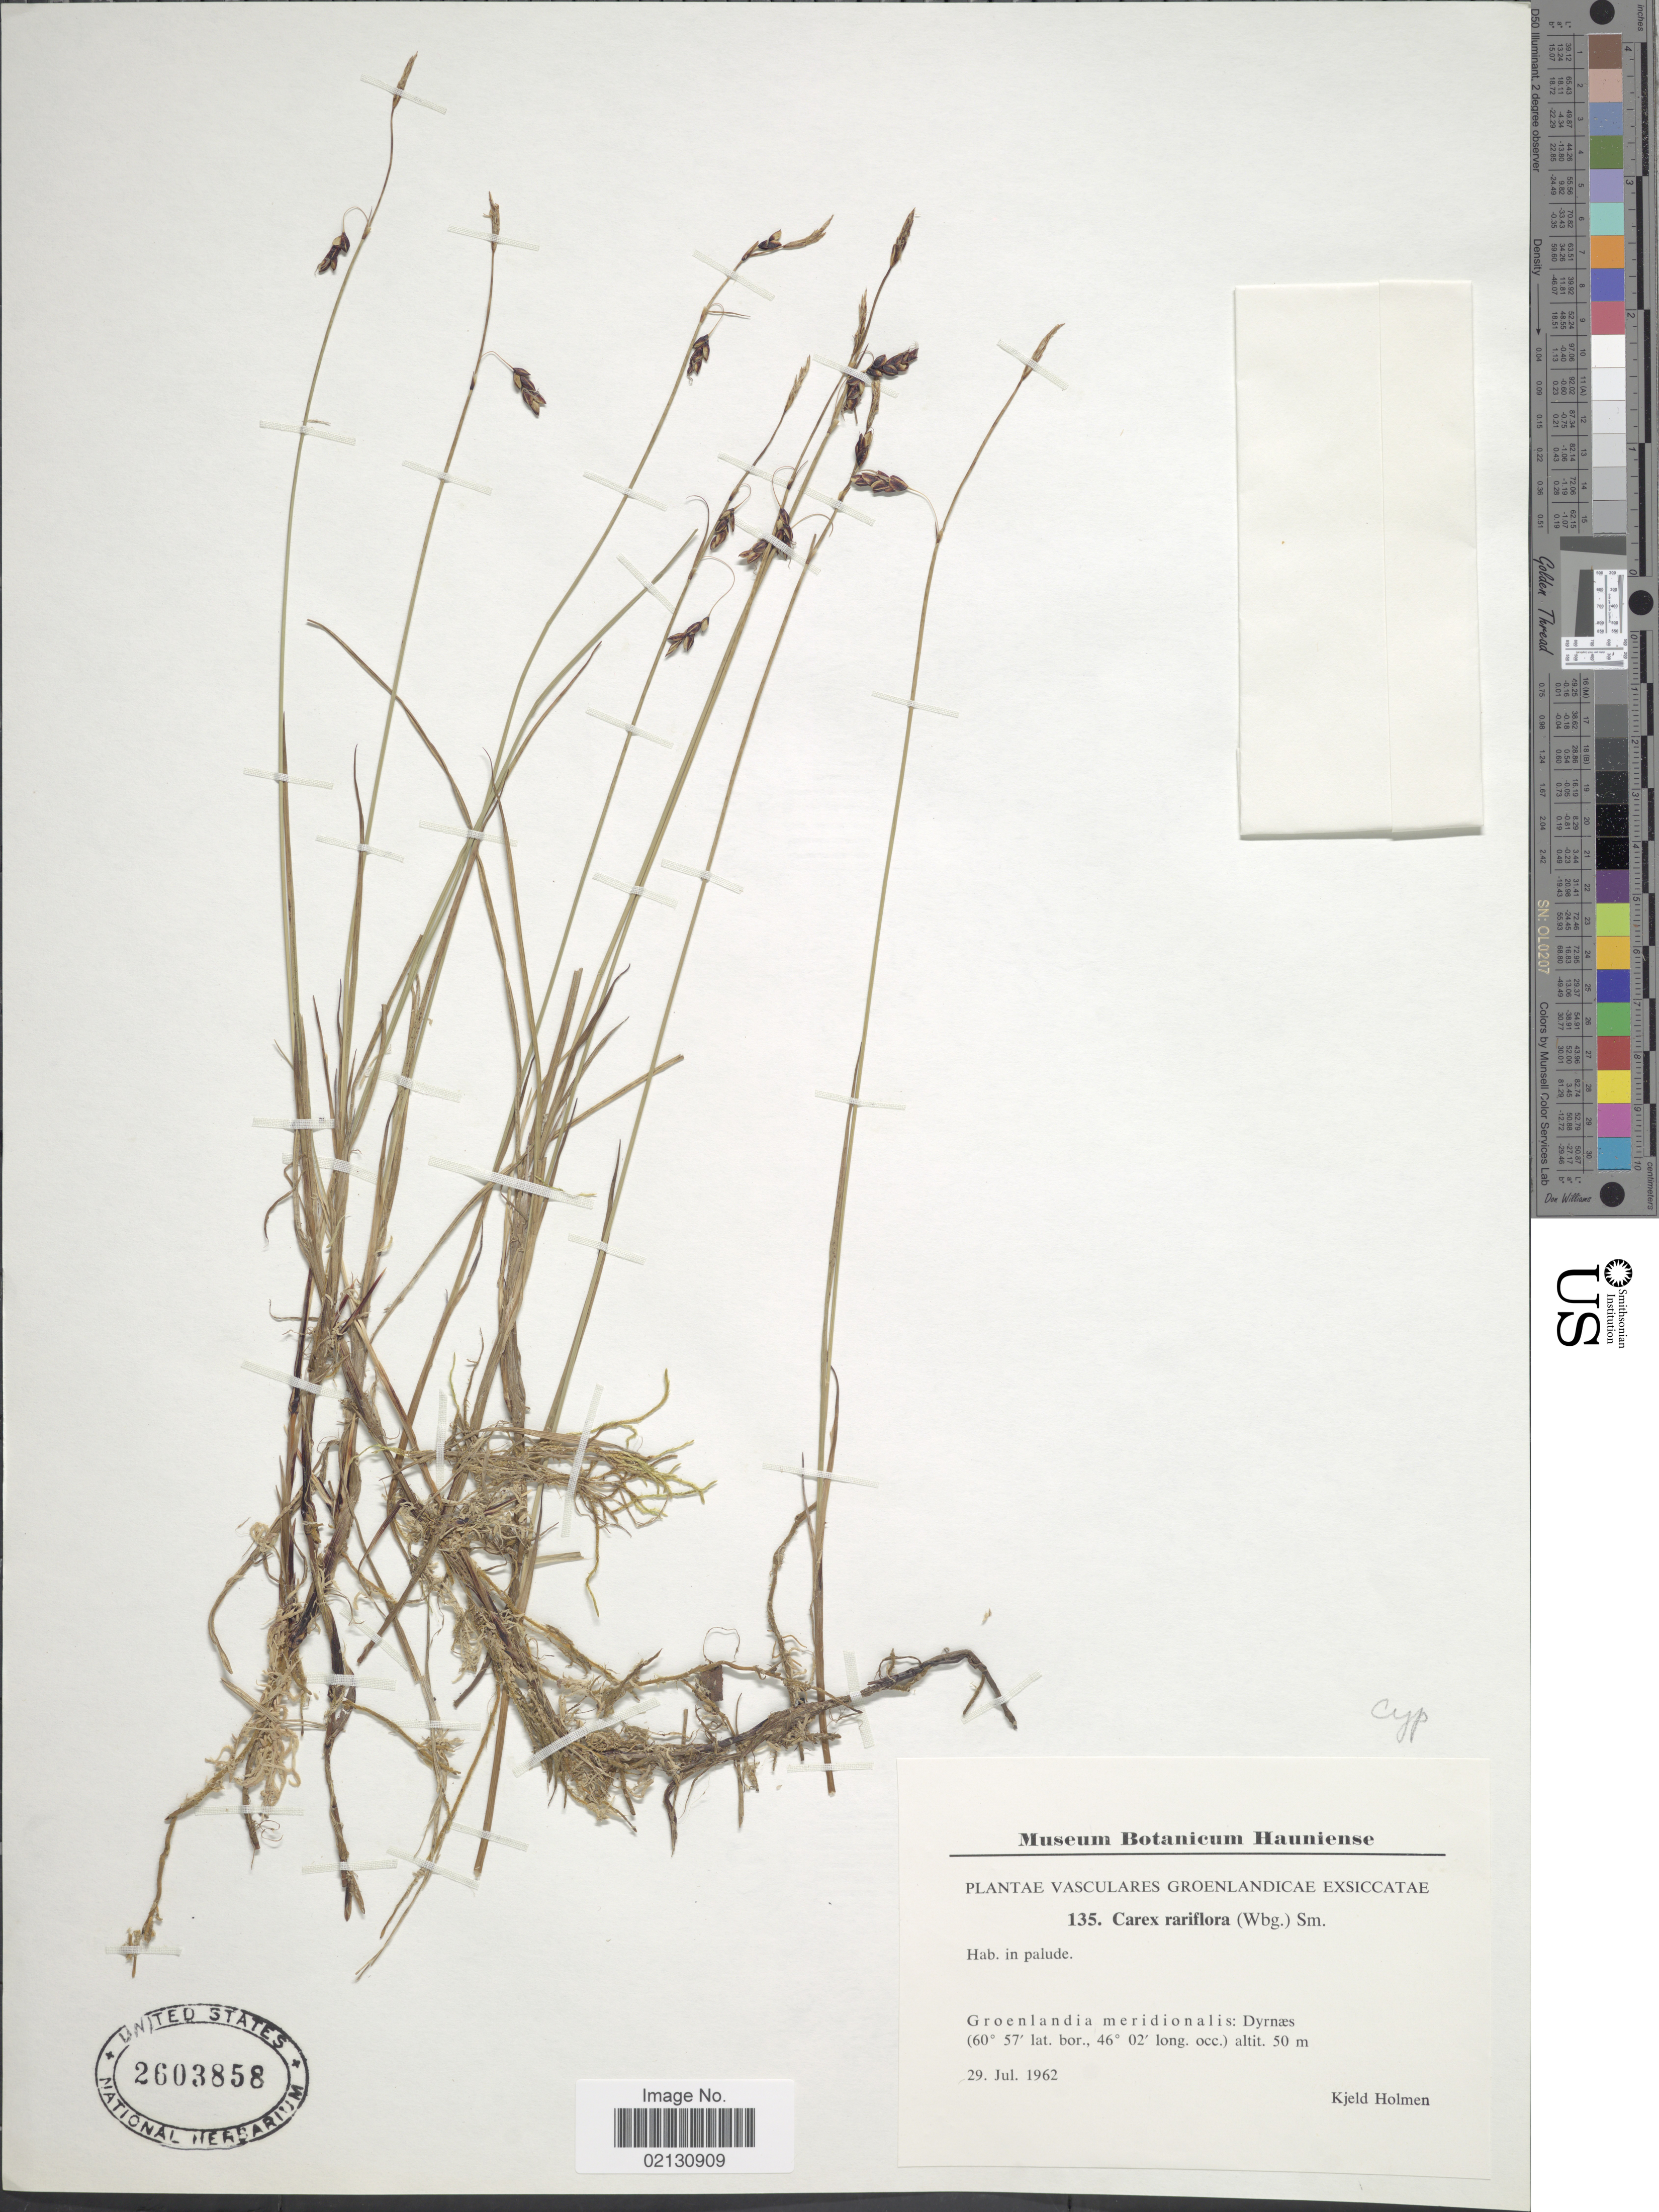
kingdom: Plantae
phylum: Tracheophyta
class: Liliopsida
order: Poales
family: Cyperaceae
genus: Carex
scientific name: Carex rariflora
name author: (Wahlenb.) Sm.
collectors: K. A. Holmen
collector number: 135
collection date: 1962-07-29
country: Greenland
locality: Vasculares Groenlandicae. Groenlandia meridionalis: Dyrnaes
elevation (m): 50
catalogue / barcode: US 2603858